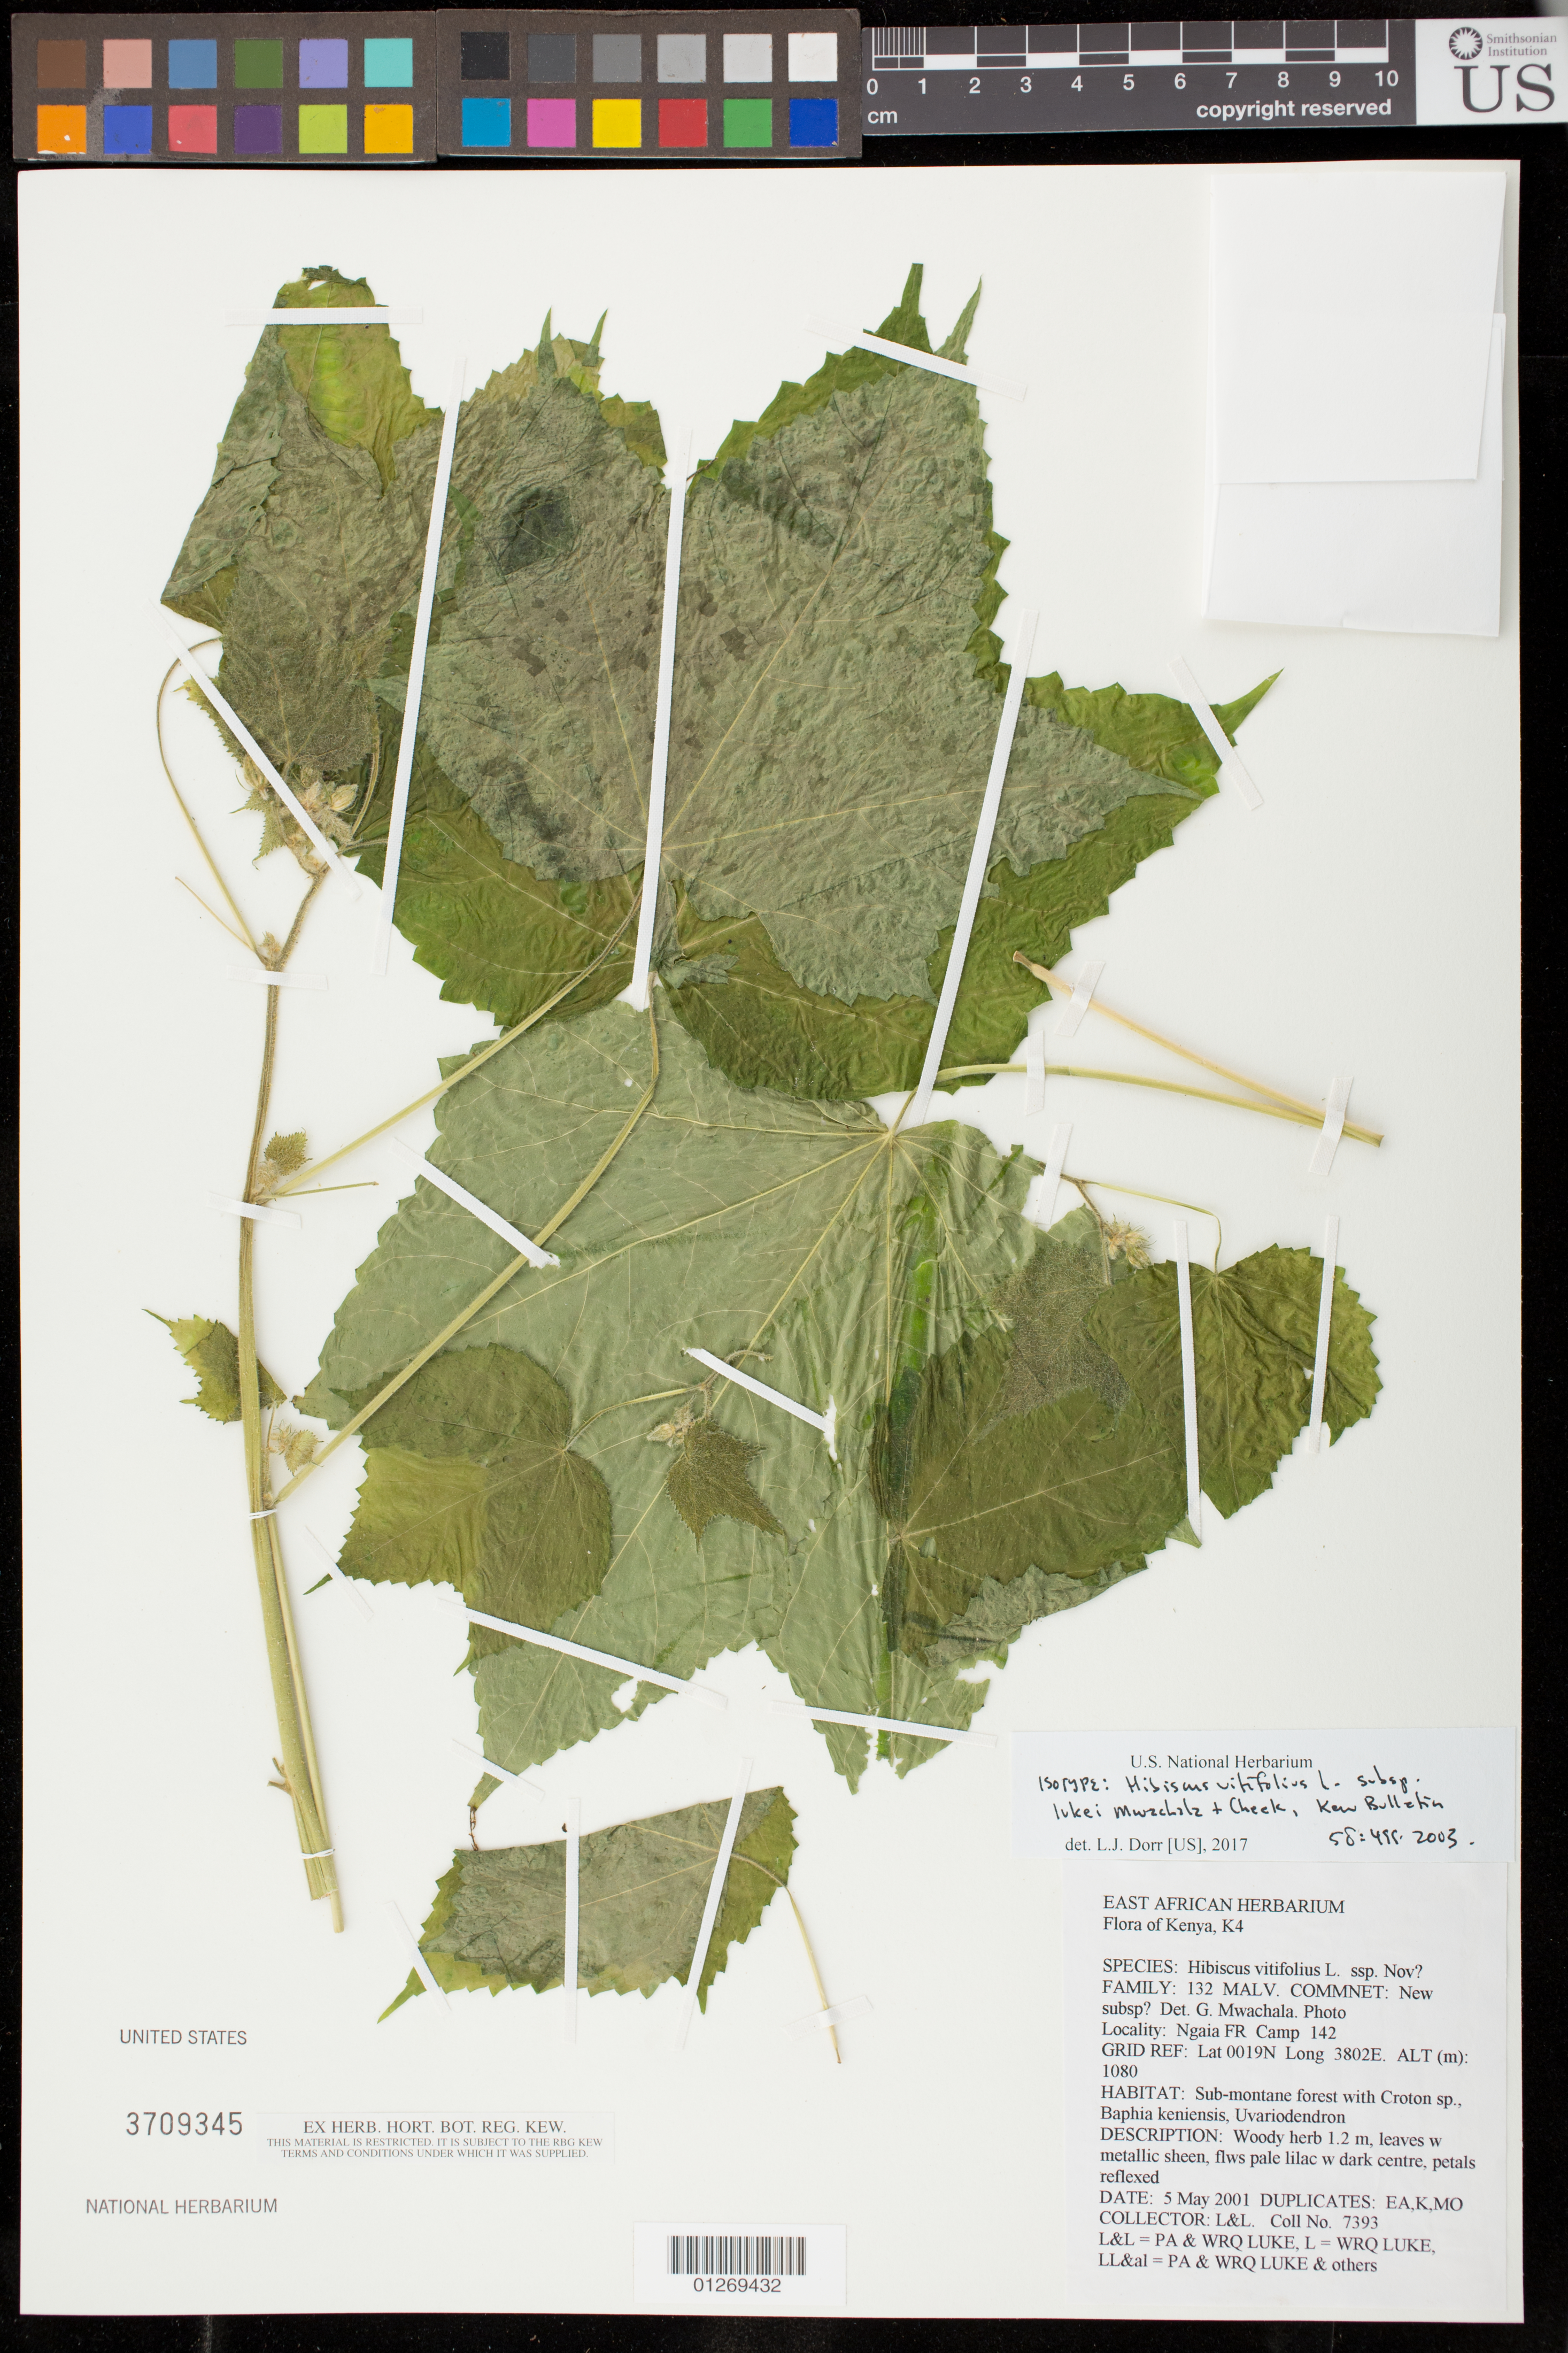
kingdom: Plantae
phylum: Tracheophyta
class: Magnoliopsida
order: Malvales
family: Malvaceae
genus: Hibiscus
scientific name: Hibiscus vitifolius subsp. lukei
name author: Mwachala & Cheek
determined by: Dorr, L. J., (BOT), Smithsonian Institution - National Museum of Natural History (UNITED STATES)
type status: Isotype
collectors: P. Luke & Q. Luke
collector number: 7393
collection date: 2001-05-05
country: Kenya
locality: K4, Ngaia FR Camp 142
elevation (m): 1080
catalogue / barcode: US 3709345